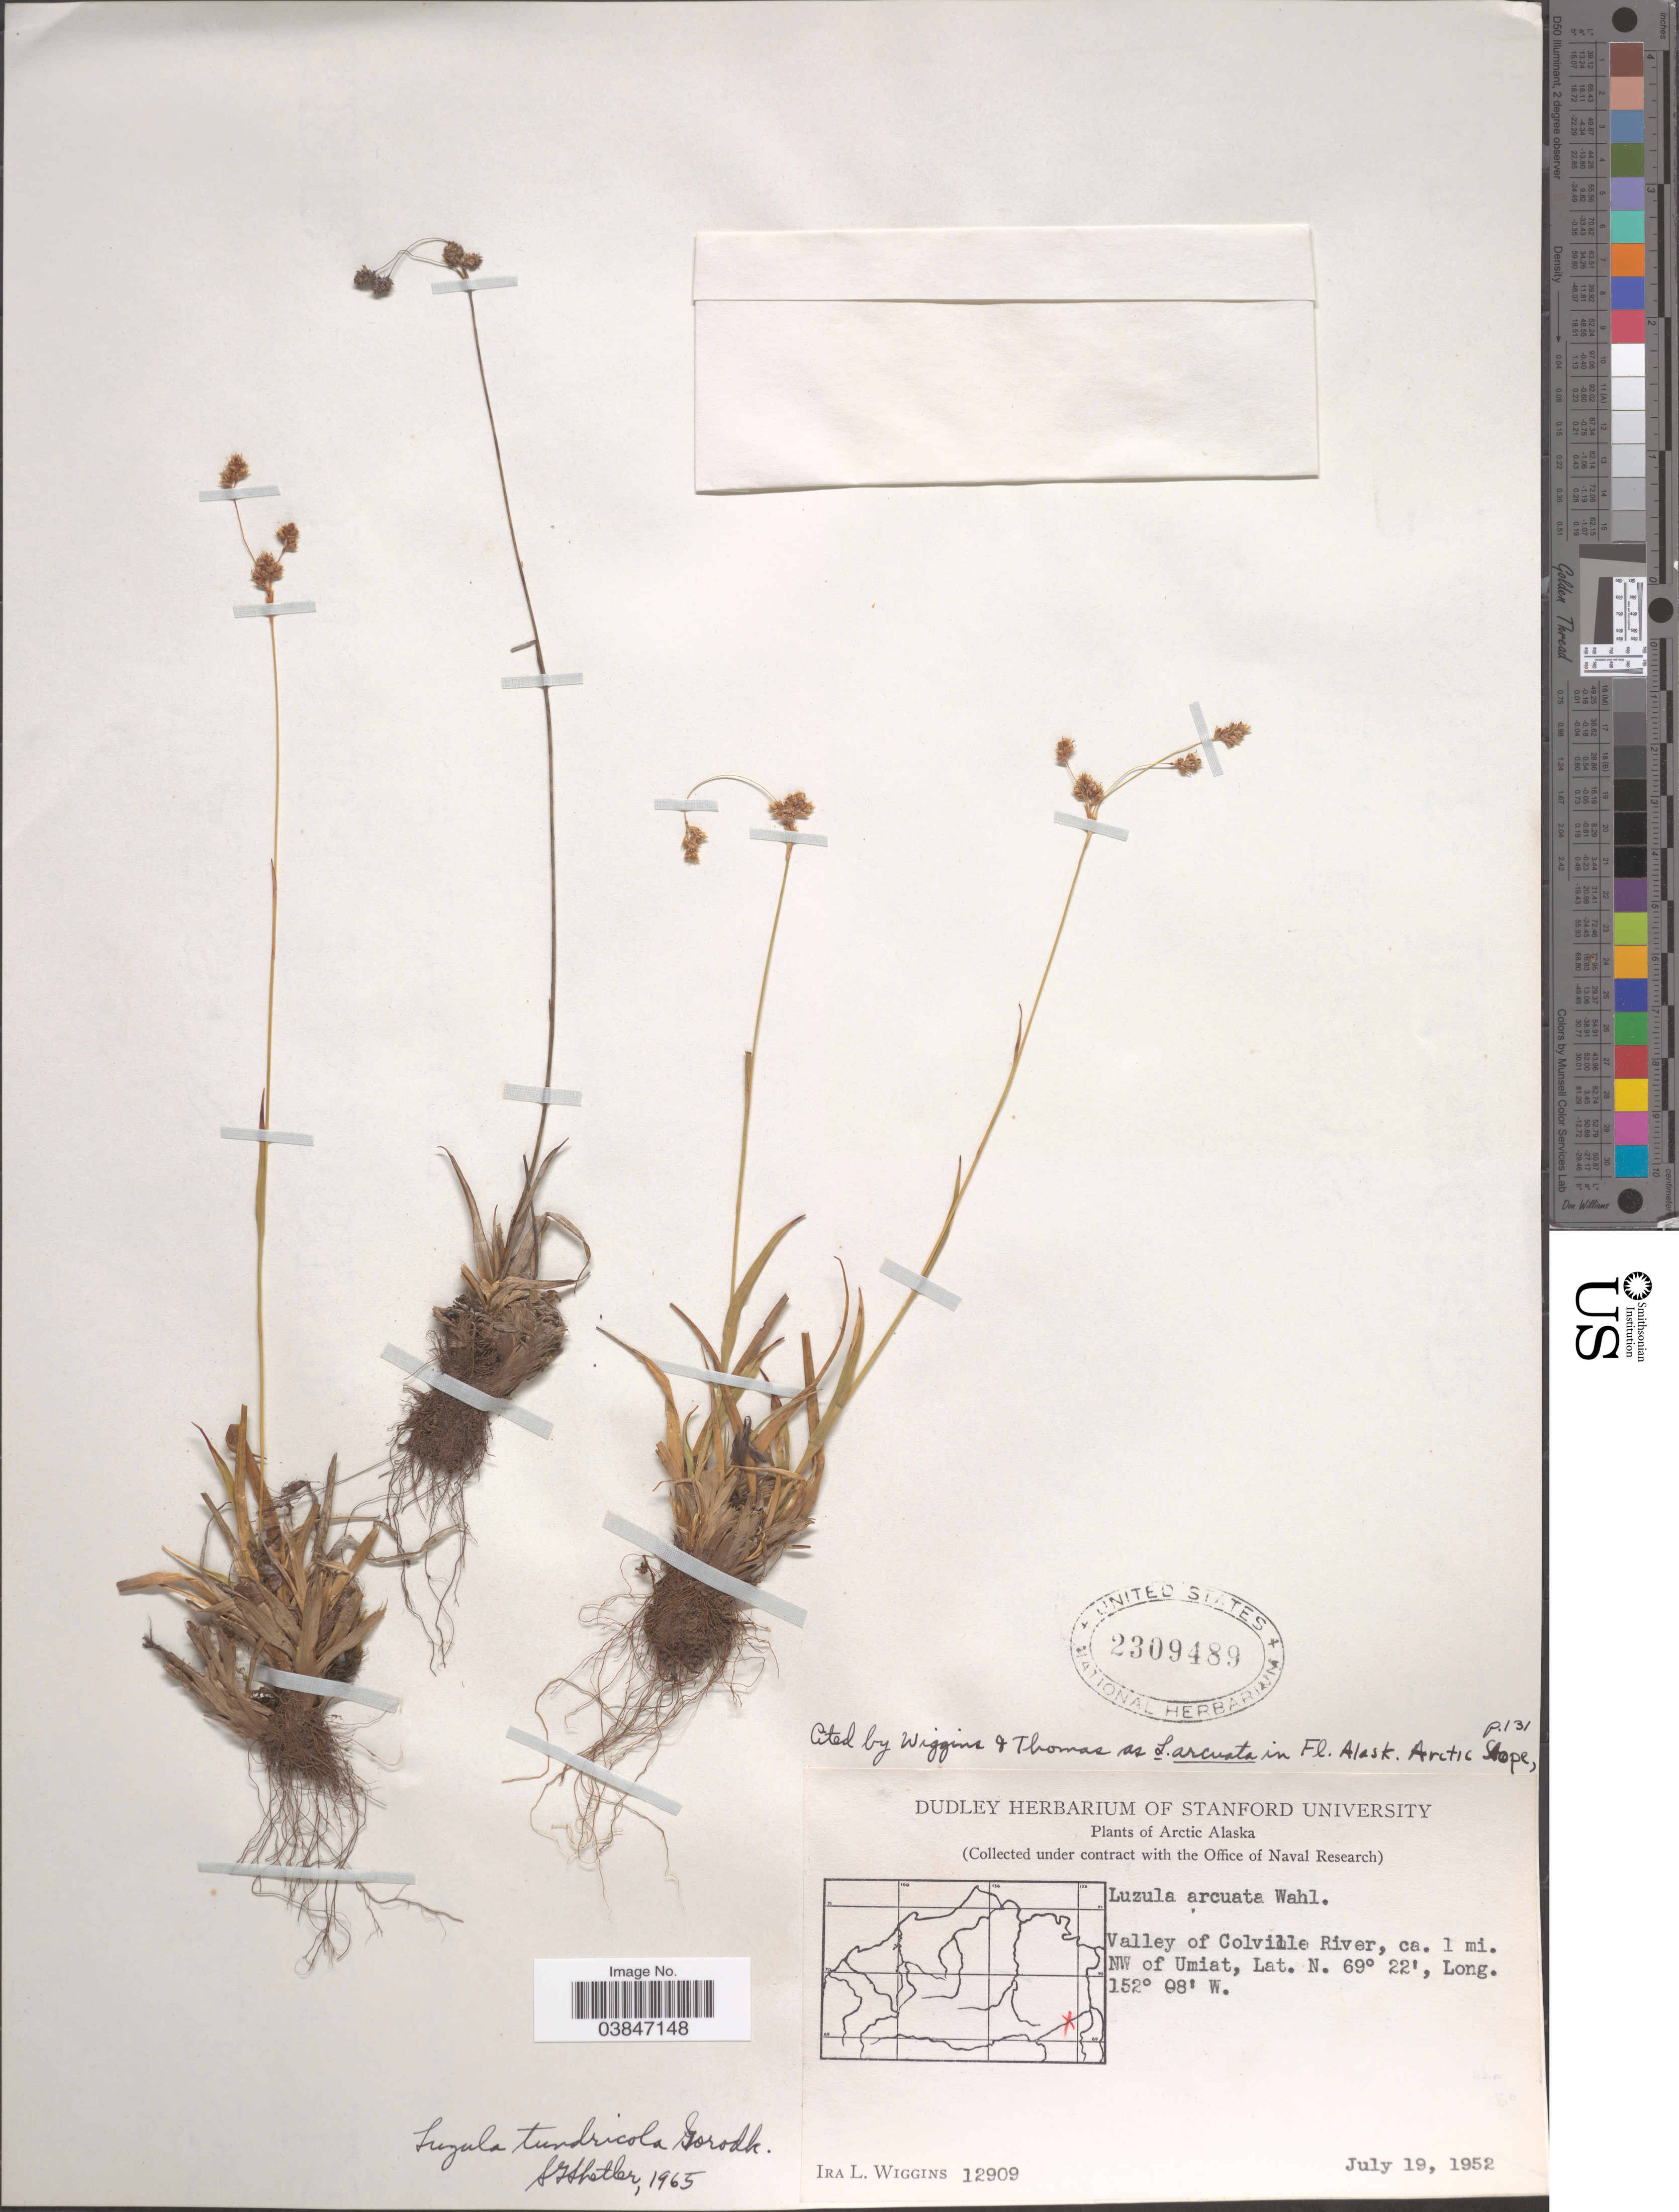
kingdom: Plantae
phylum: Tracheophyta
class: Liliopsida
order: Poales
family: Juncaceae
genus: Luzula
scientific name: Luzula tundricola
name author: (Gorodkov) V. Vassil.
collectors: I. L. Wiggins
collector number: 12909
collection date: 1952-07-19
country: United States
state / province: Alaska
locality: Arctic Alaska. Valley of Colville River, ca. 1 mi. NW of Umiat.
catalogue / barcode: US 2309489